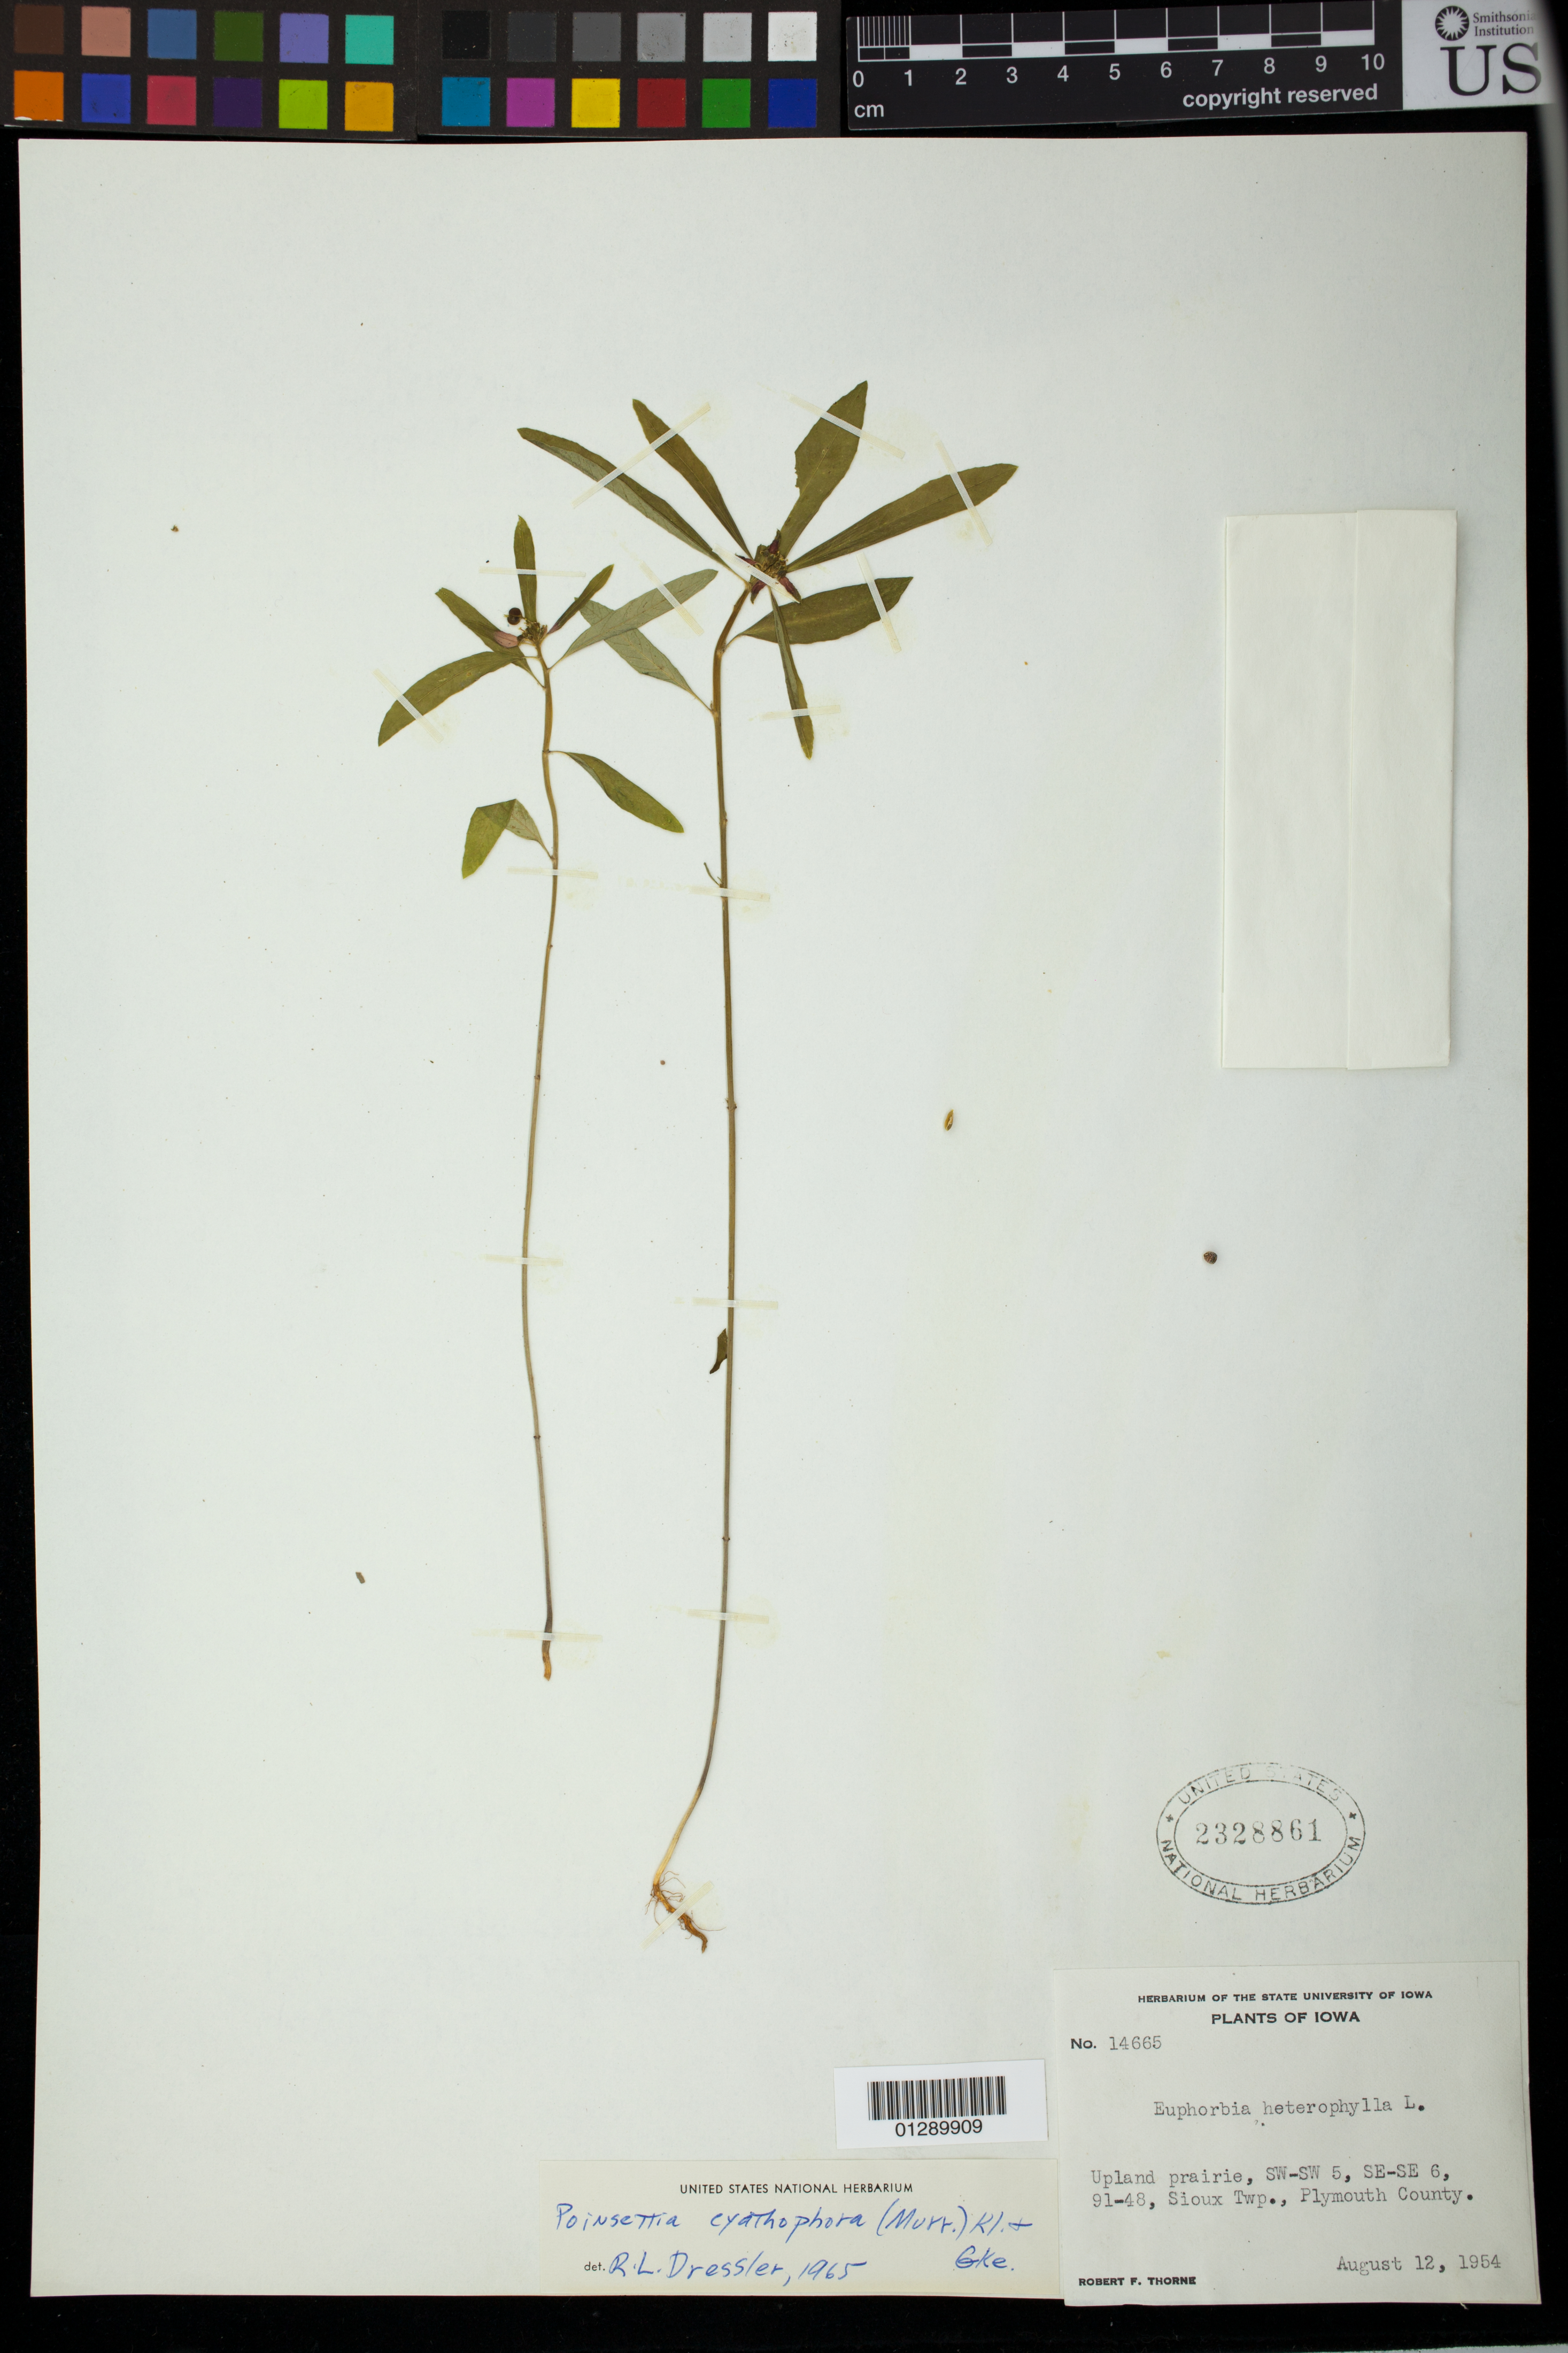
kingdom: Plantae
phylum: Tracheophyta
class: Magnoliopsida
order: Malpighiales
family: Euphorbiaceae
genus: Euphorbia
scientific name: Euphorbia heterophylla var. cyathophora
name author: (Murr.) Griseb.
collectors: R. F. Thorne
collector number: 14665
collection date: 1954-08-12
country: United States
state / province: Iowa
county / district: Plymouth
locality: Upland prairie, SW-SW 5, SE-SE 6, 91-48, Sioux Twp.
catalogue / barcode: US 2328861